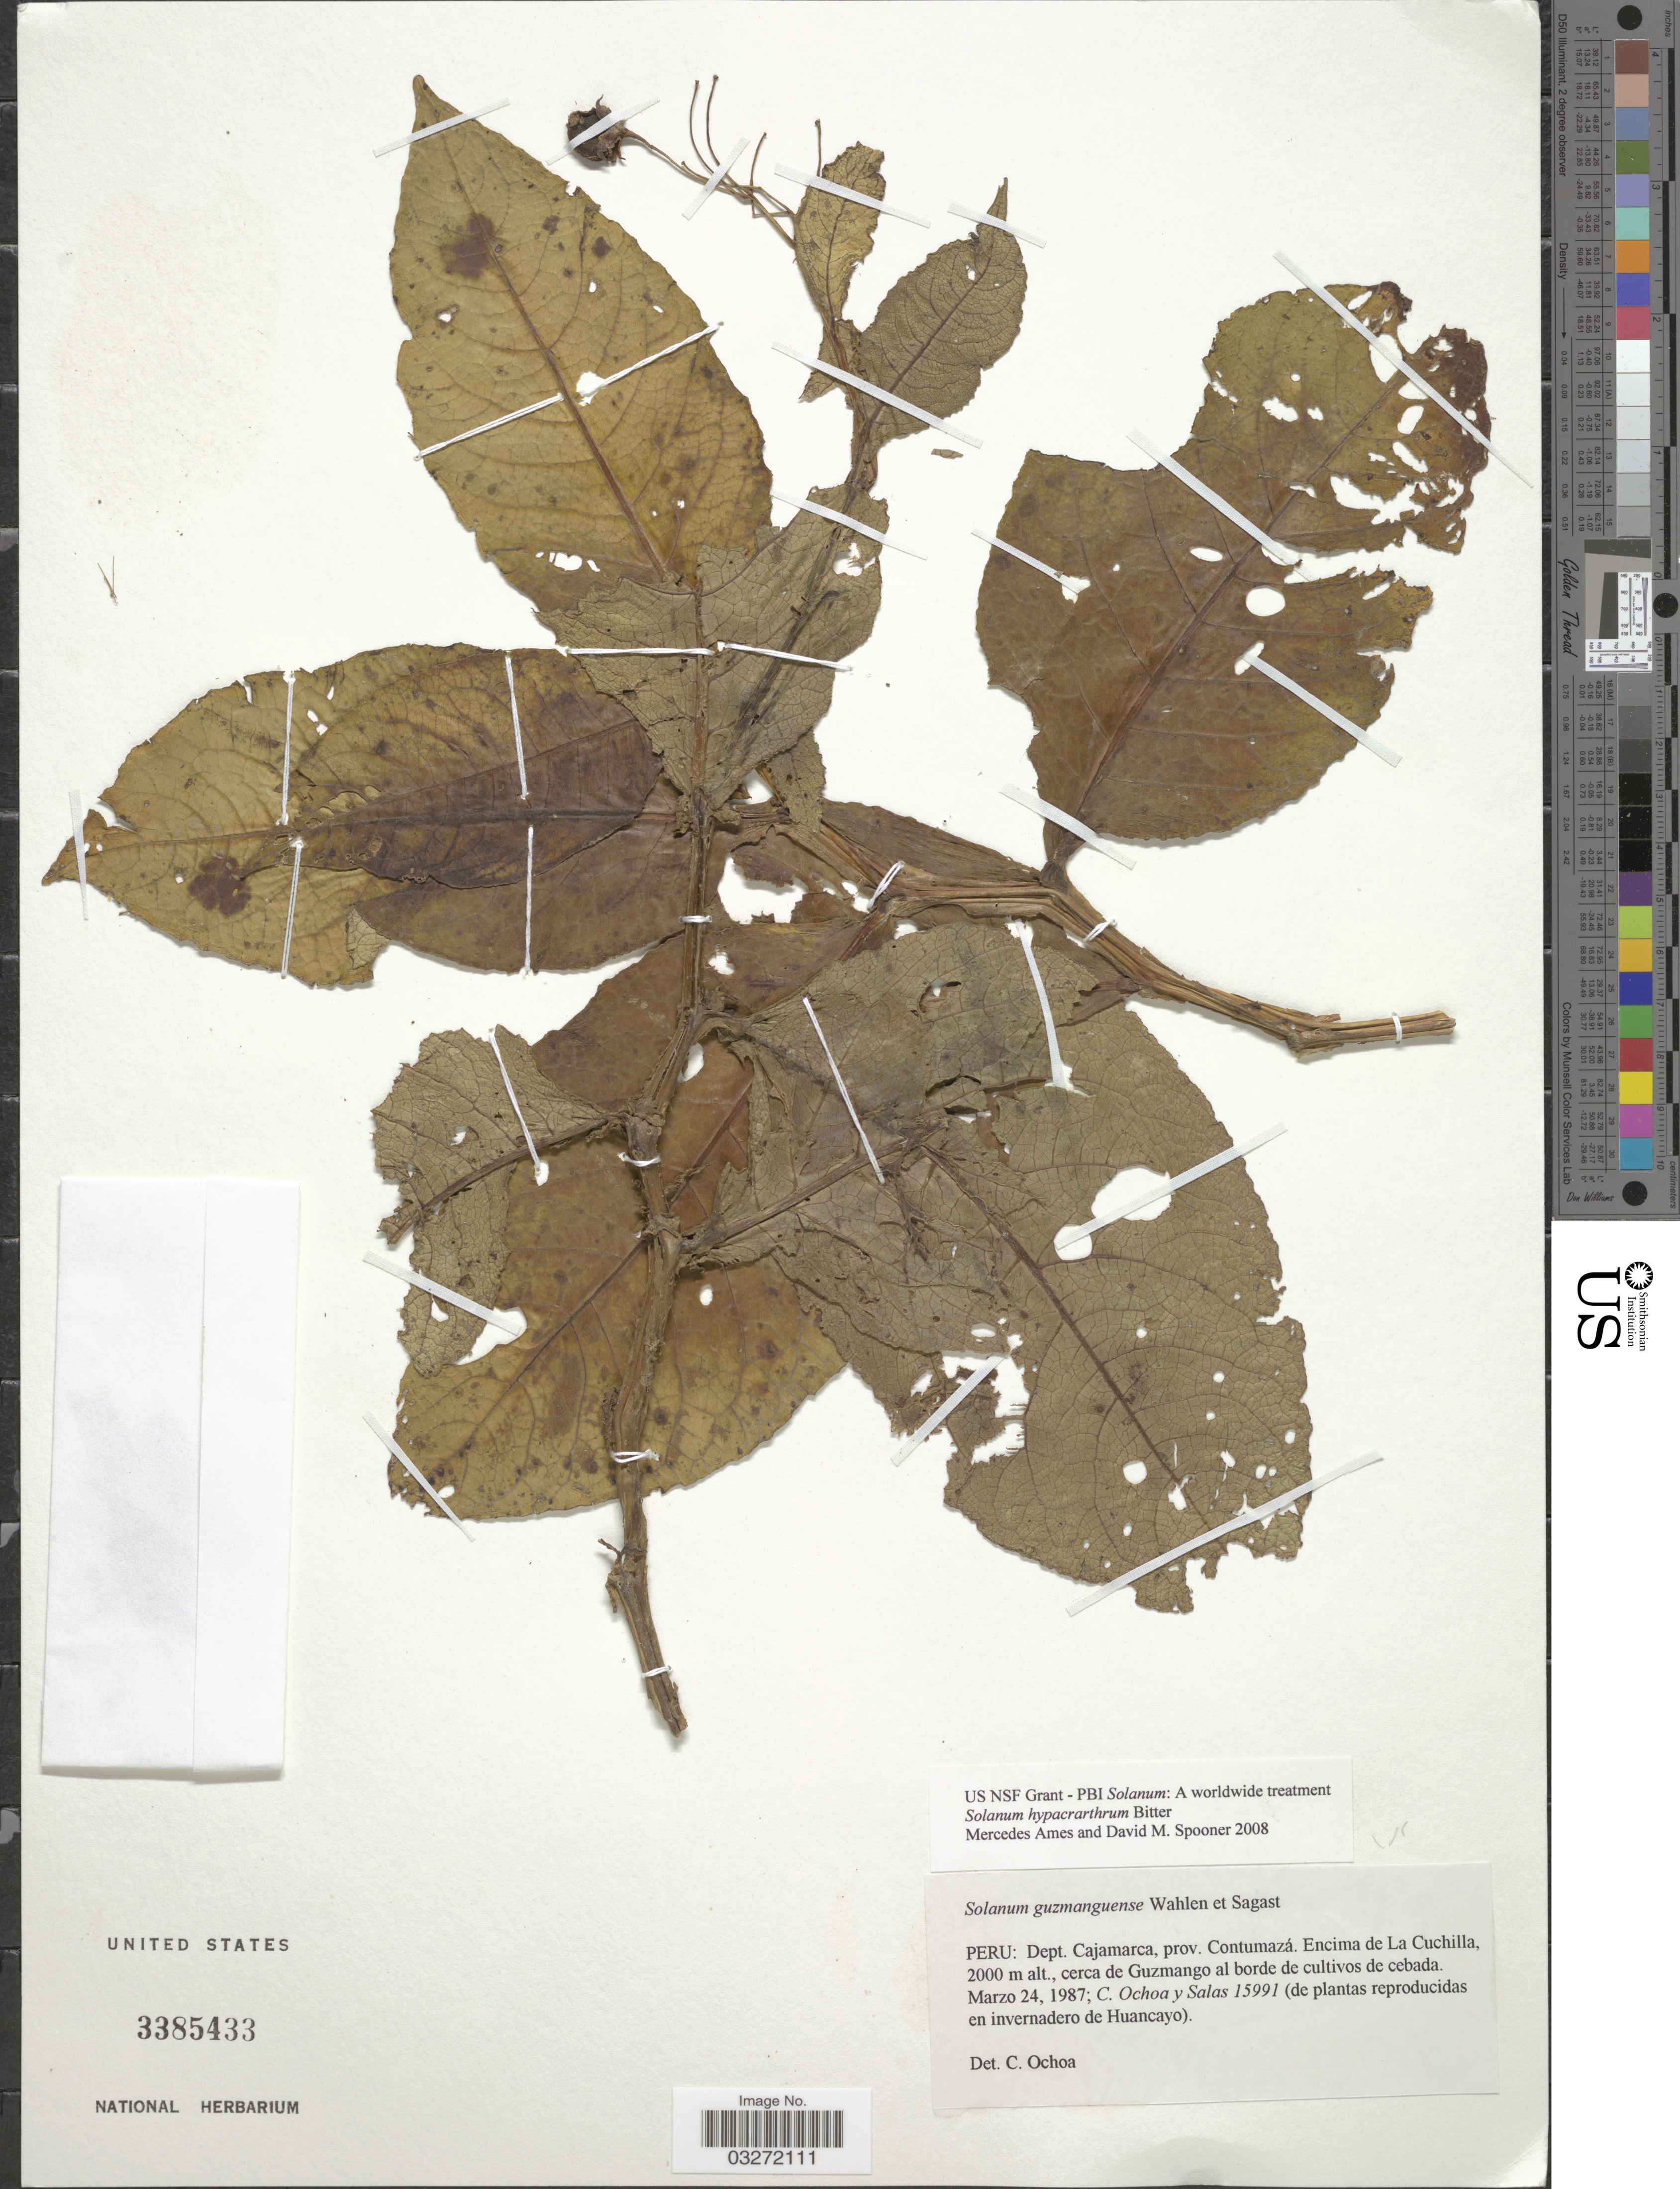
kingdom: Plantae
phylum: Tracheophyta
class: Magnoliopsida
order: Solanales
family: Solanaceae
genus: Solanum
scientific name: Solanum hypacrarthrum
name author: Bitter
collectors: C. Ochoa & Salas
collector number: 15991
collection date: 1987-03-24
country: Peru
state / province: Cajamarca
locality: Dept. Cajamarca, prov. Contumazá. Encima de la Cuchilla, cerca de Guzmango.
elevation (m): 2000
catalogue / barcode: US 3385433